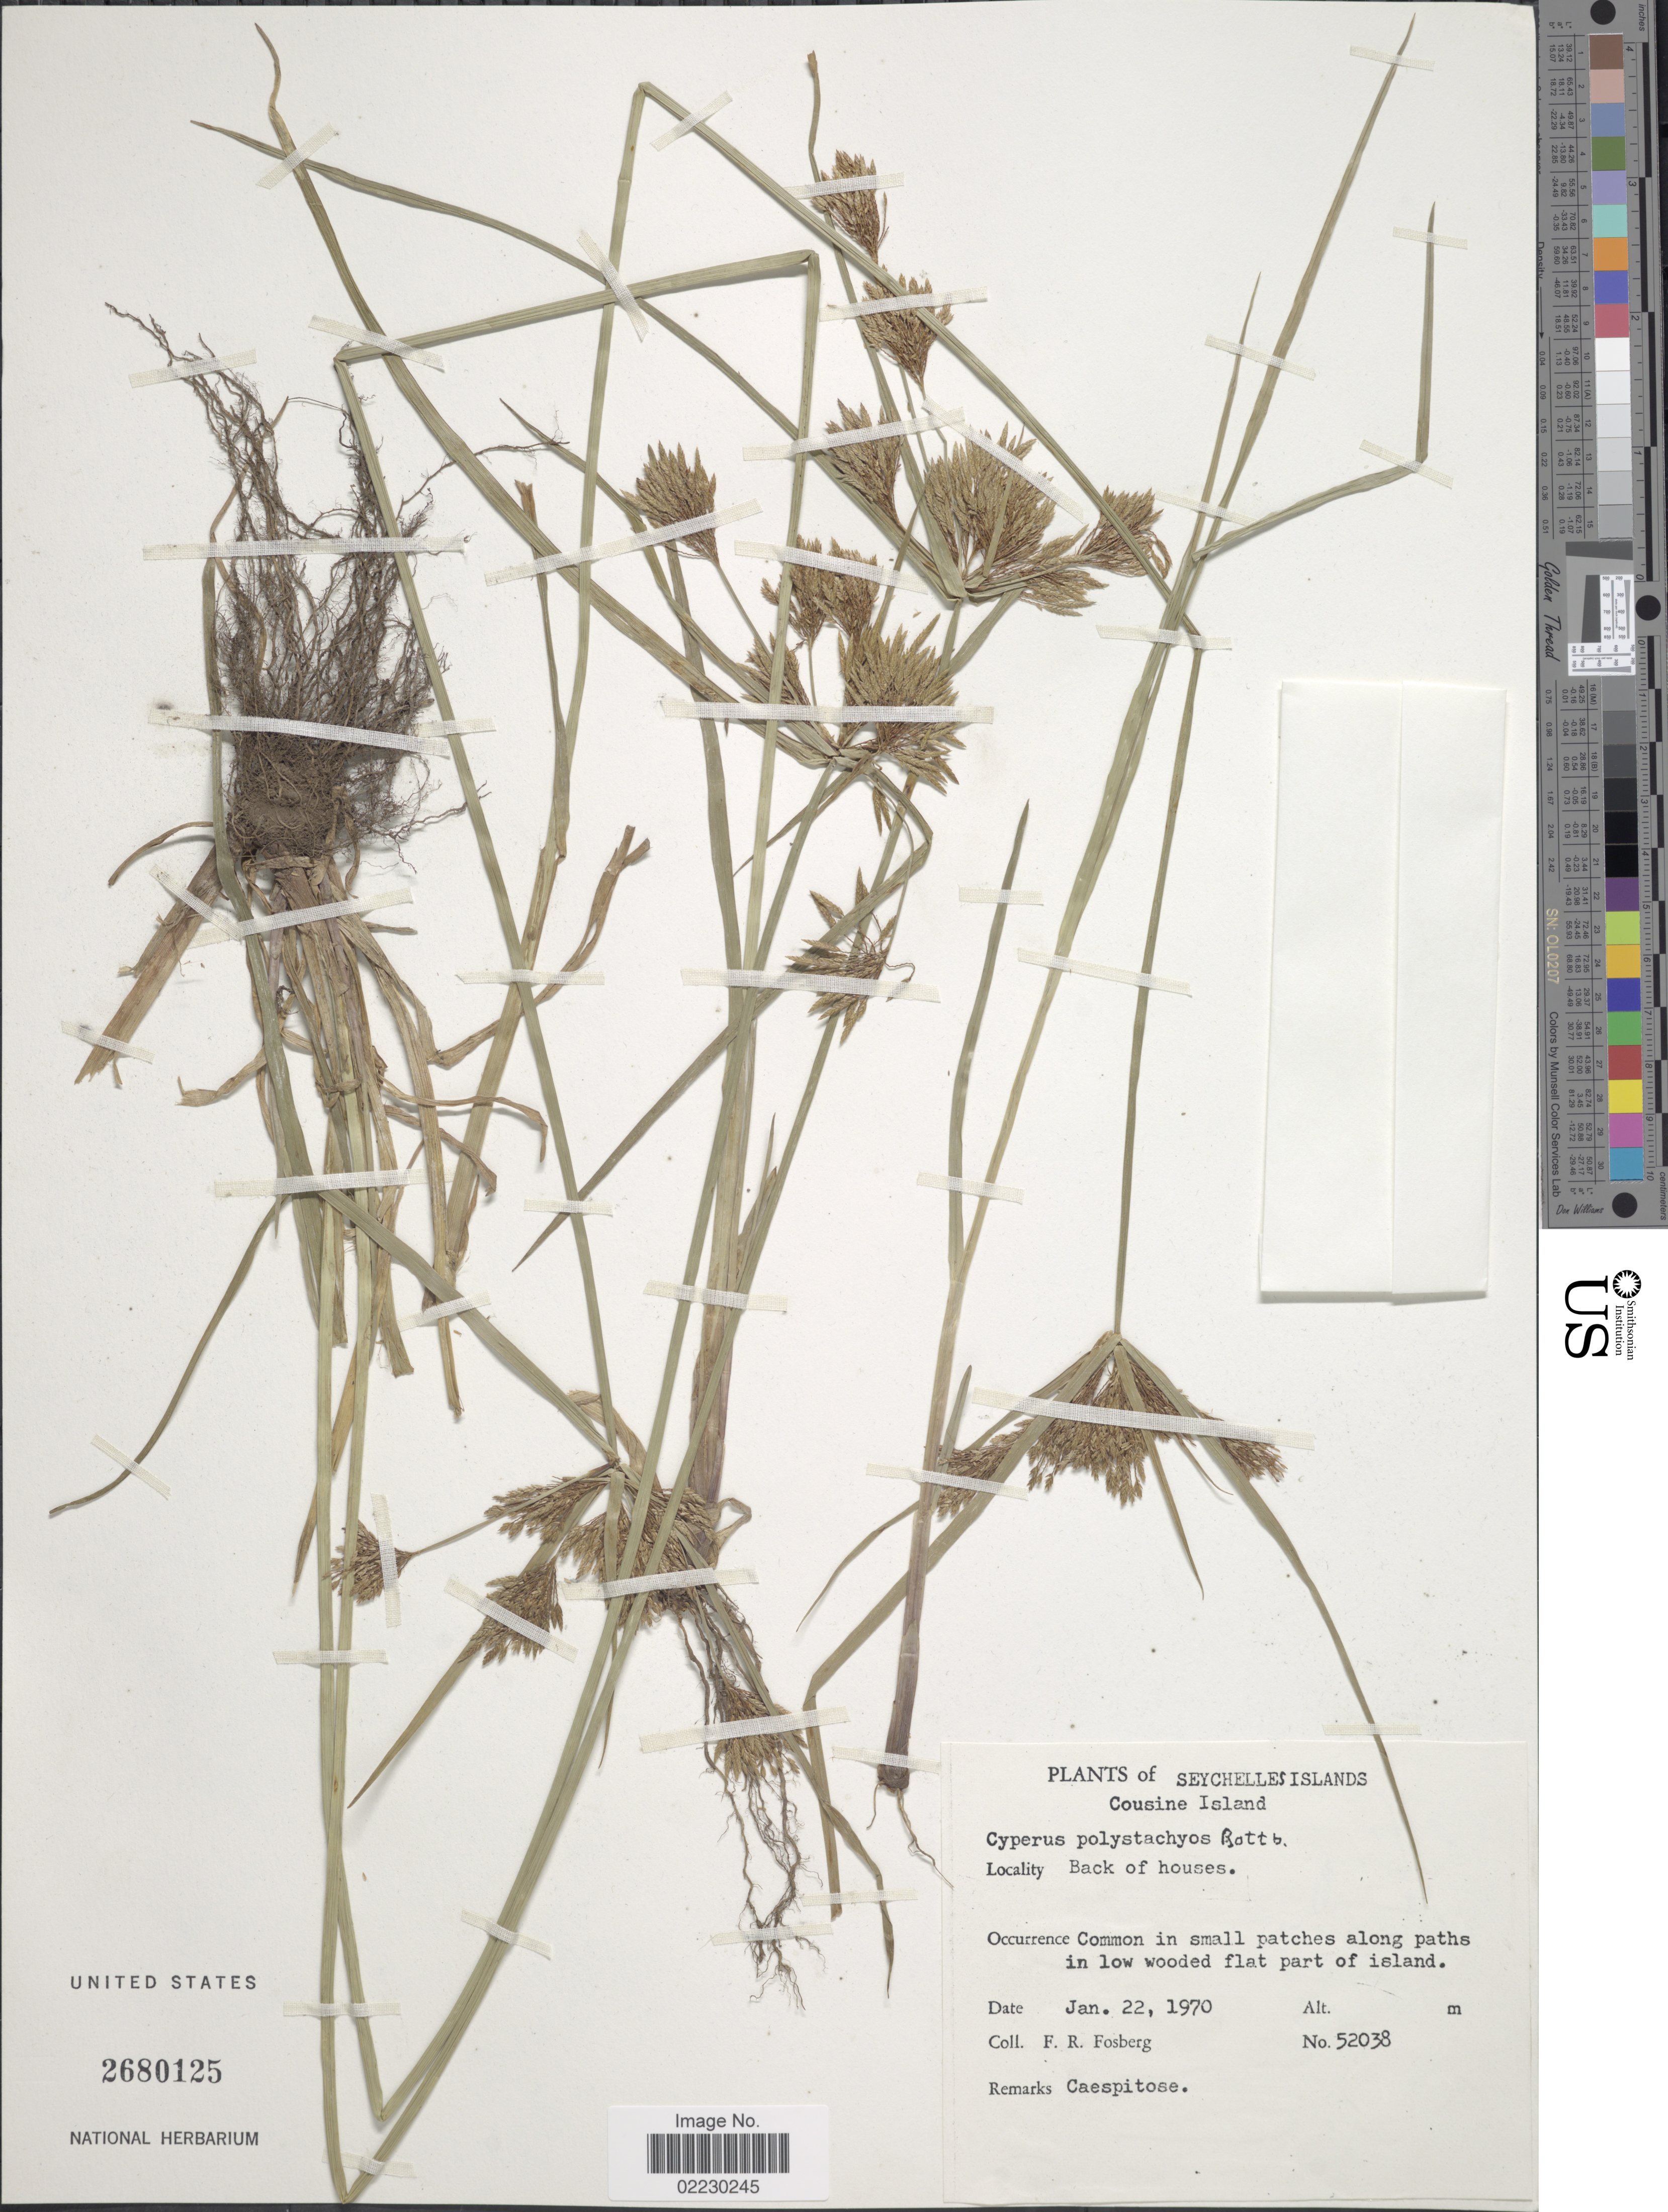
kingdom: Plantae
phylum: Tracheophyta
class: Liliopsida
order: Poales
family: Cyperaceae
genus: Cyperus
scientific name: Cyperus polystachyos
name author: Rottb.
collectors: F. R. Fosberg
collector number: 52038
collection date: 1970-01-22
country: Seychelles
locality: Cousine Island, backof houses, in small patches along paths in low wooded flat part of island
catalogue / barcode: US 2680125